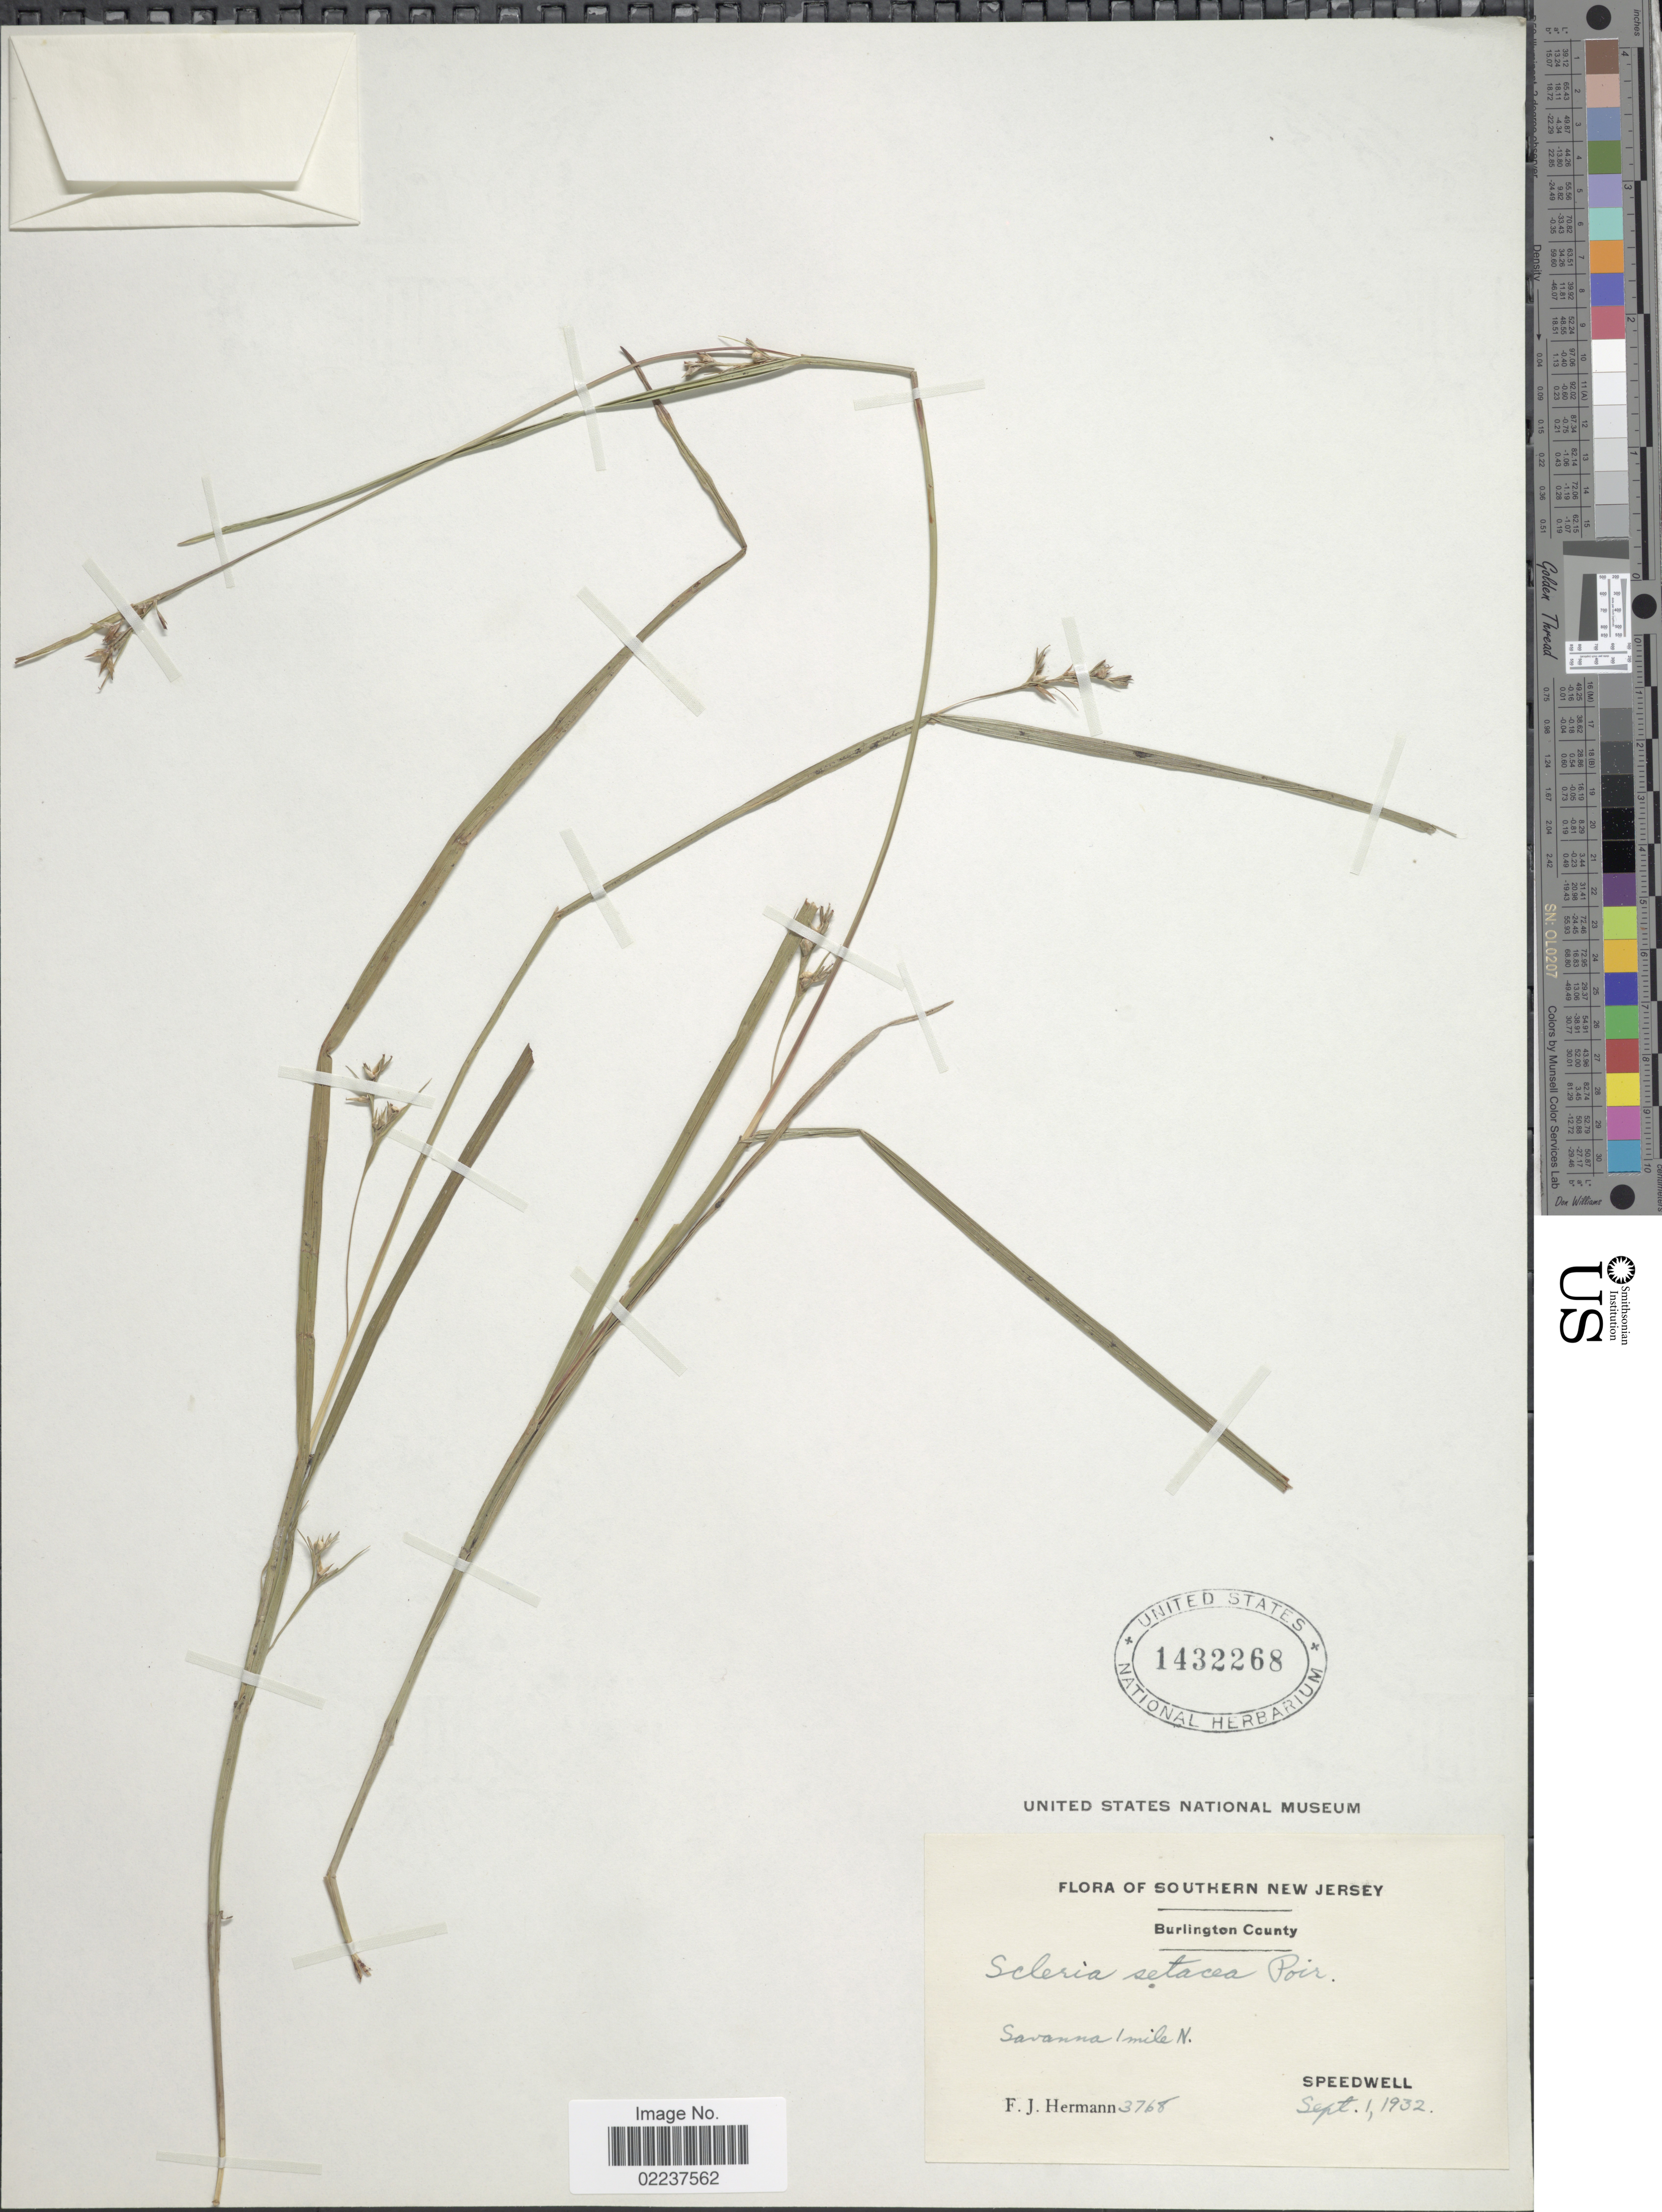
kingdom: Plantae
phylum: Tracheophyta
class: Liliopsida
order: Poales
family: Cyperaceae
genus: Scleria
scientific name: Scleria muehlenbergii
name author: Steud.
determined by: Strong, Mark T., (BOT), Smithsonian Institution - National Museum of Natural History (UNITED STATES)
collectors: F. J. Hermann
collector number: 3768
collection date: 1932-09-01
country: United States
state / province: New Jersey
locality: Southern New Jersey, Burlington County, Savanna 1 mile N. Speedwell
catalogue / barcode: US 1432268